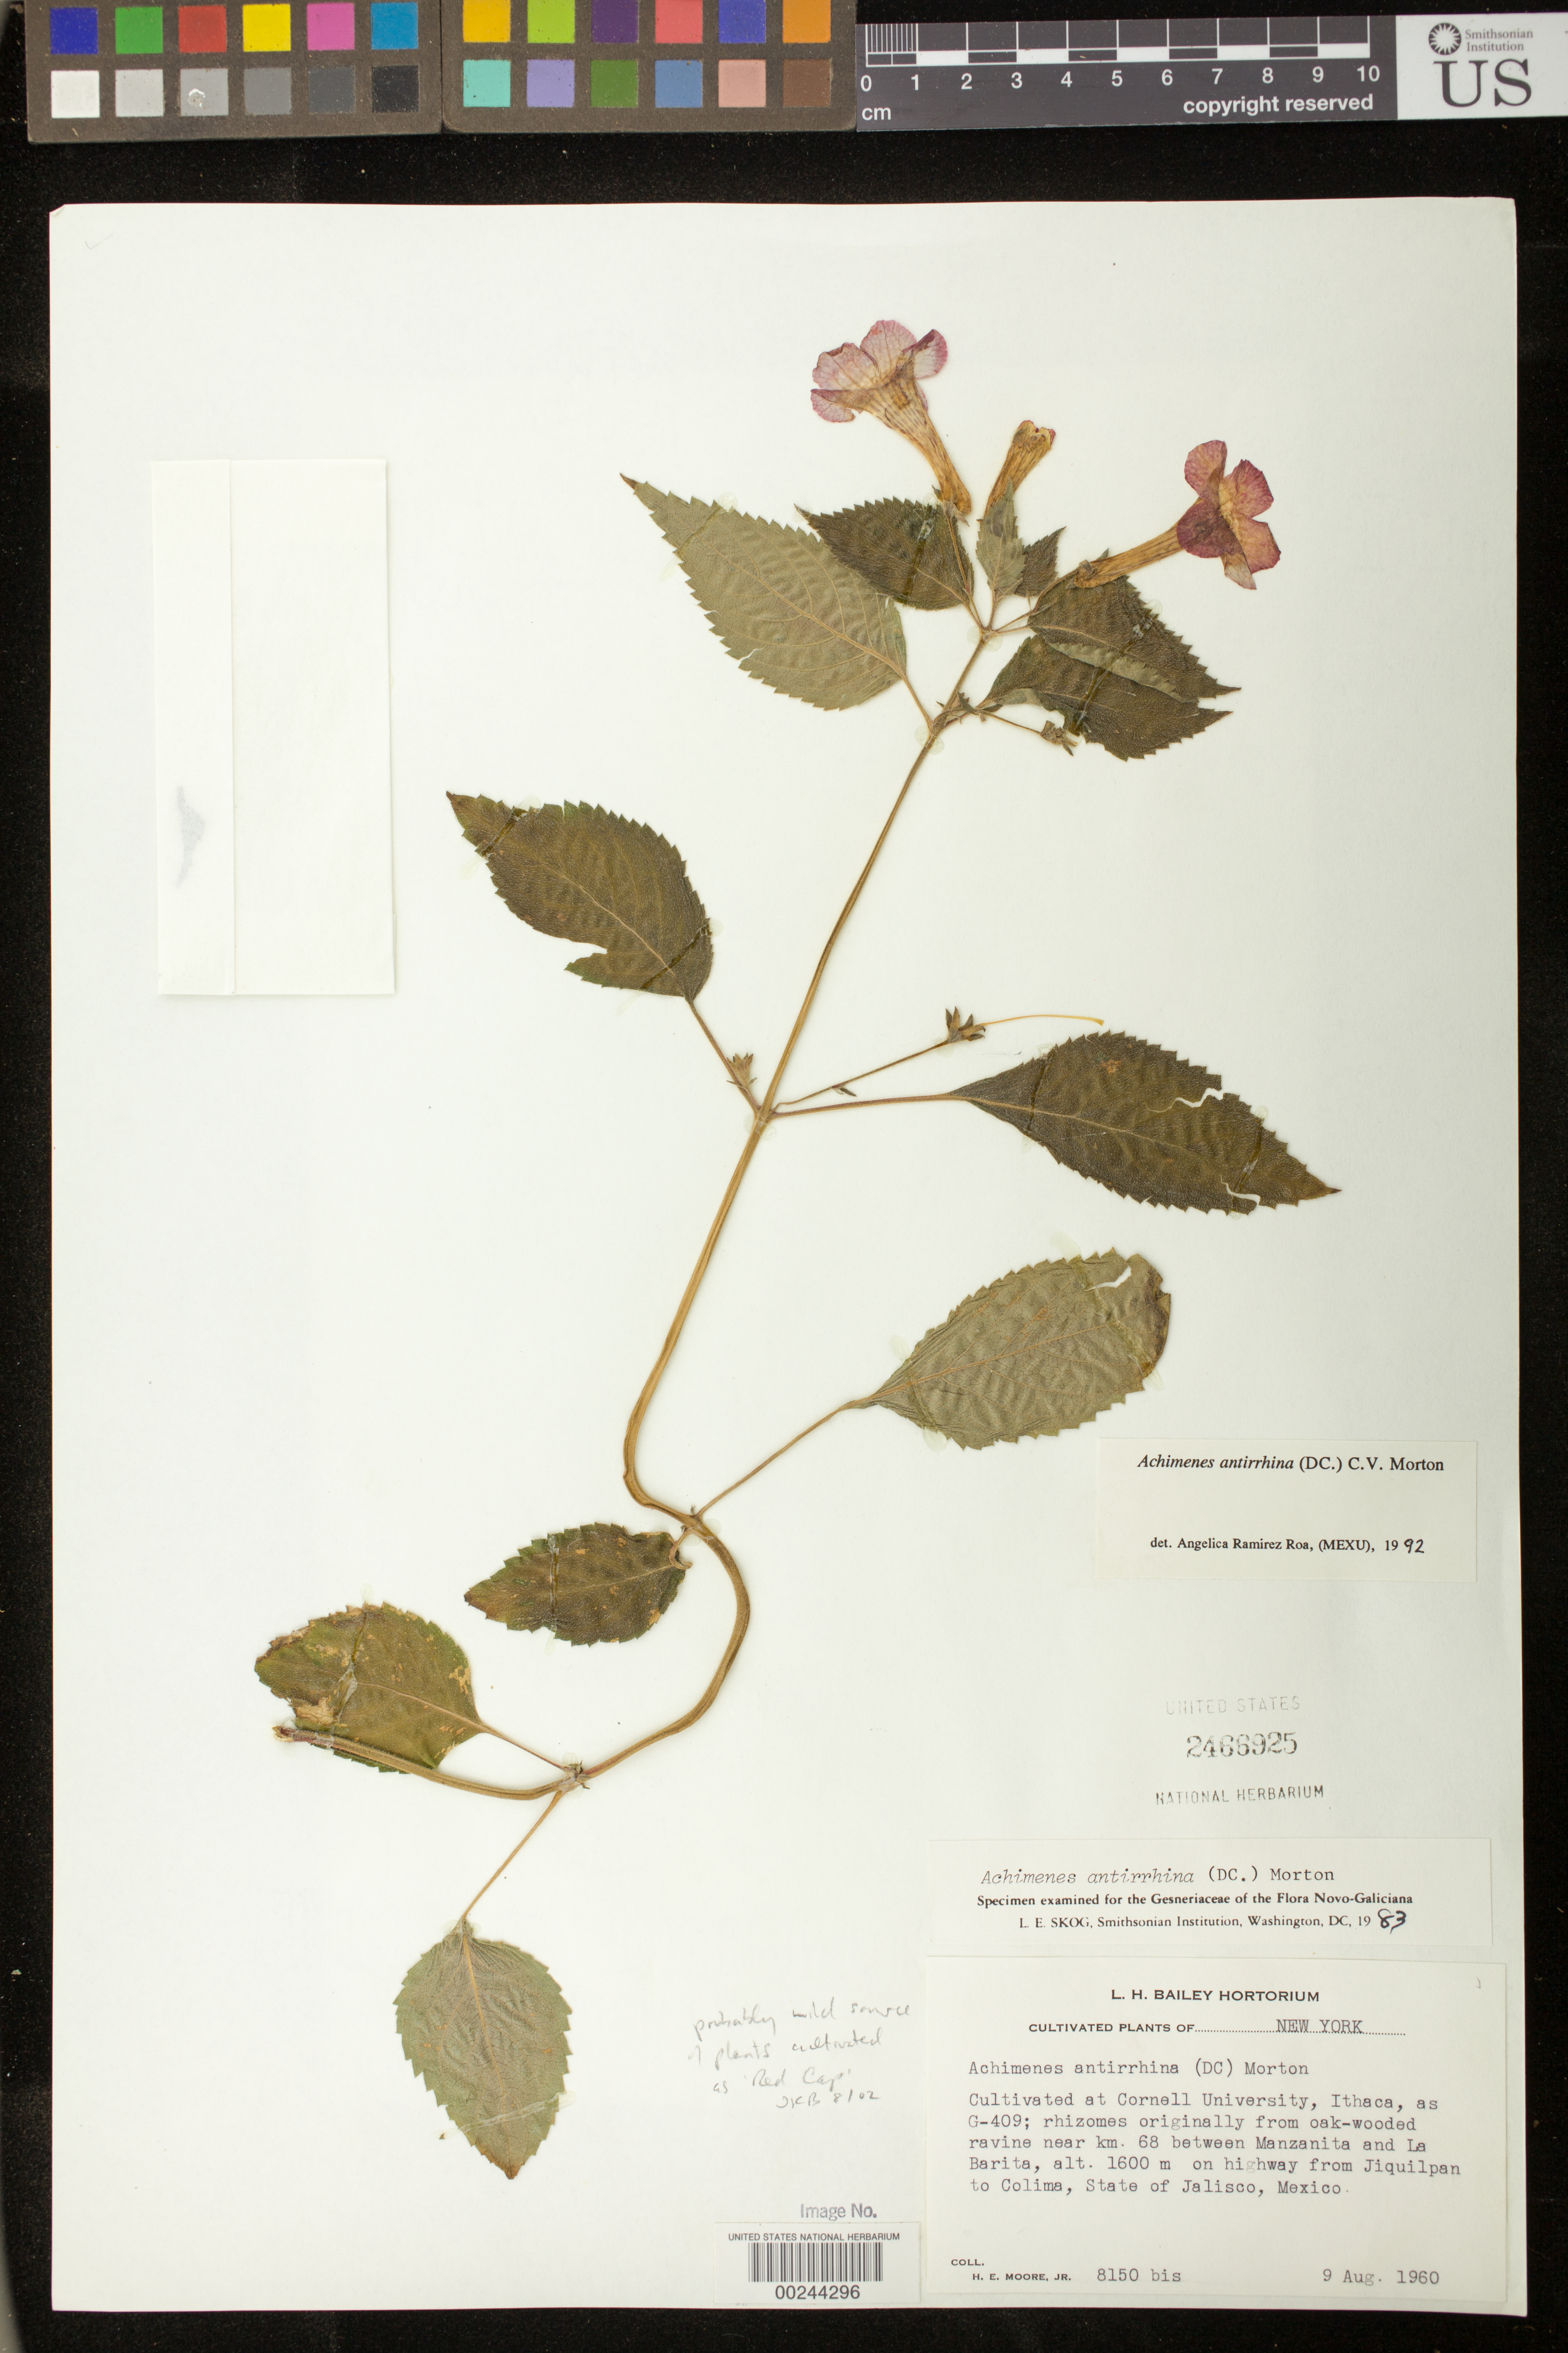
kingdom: Plantae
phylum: Tracheophyta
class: Magnoliopsida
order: Lamiales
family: Gesneriaceae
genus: Achimenes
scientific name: Achimenes antirrhina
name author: (DC.) C.V. Morton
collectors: H. E. Moore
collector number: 8150 bis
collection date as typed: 09 Aug 1960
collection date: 1960-08-09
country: Mexico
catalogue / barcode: US 2466925